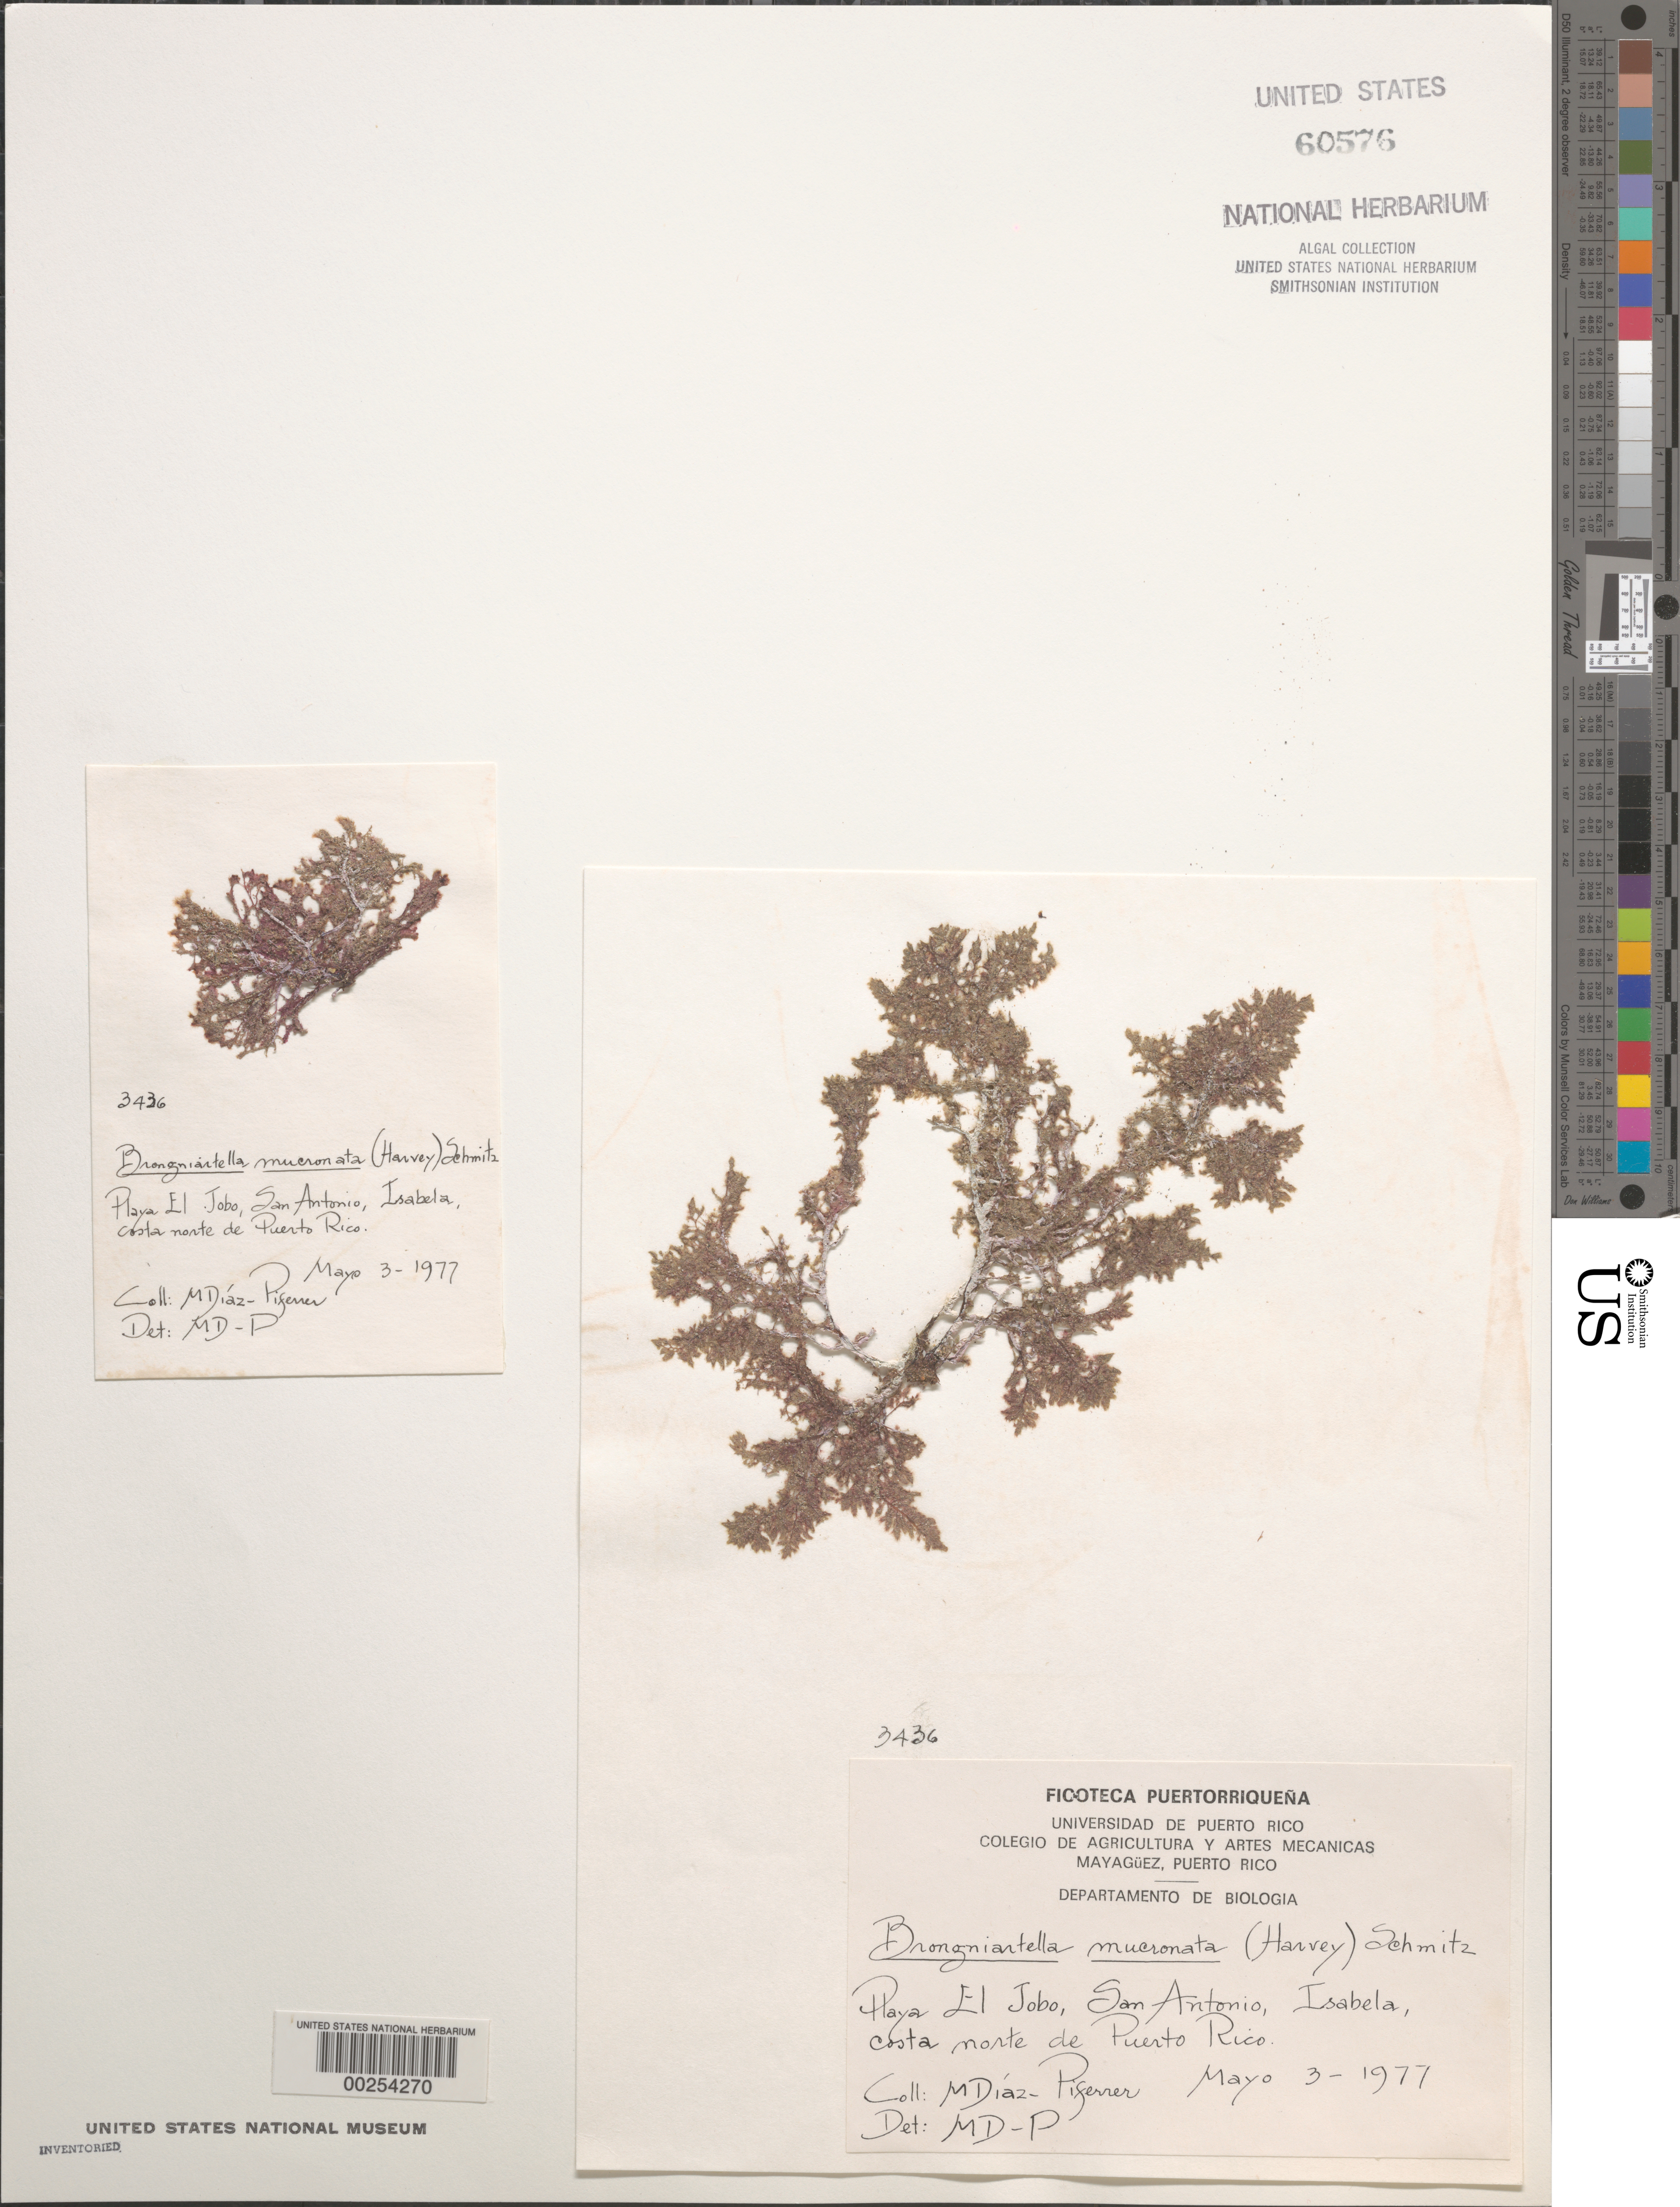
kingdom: Plantae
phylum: Rhodophyta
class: Florideophyceae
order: Ceramiales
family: Rhodomelaceae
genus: Heterodasya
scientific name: Heterodasya mucronata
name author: (Harv.) M.J. Wynne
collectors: M. Diaz-Piferrer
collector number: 3436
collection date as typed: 03 May 1977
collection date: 1977-05-03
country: Puerto Rico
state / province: Isabela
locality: Playa el jobo, san antonio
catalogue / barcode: US 60576